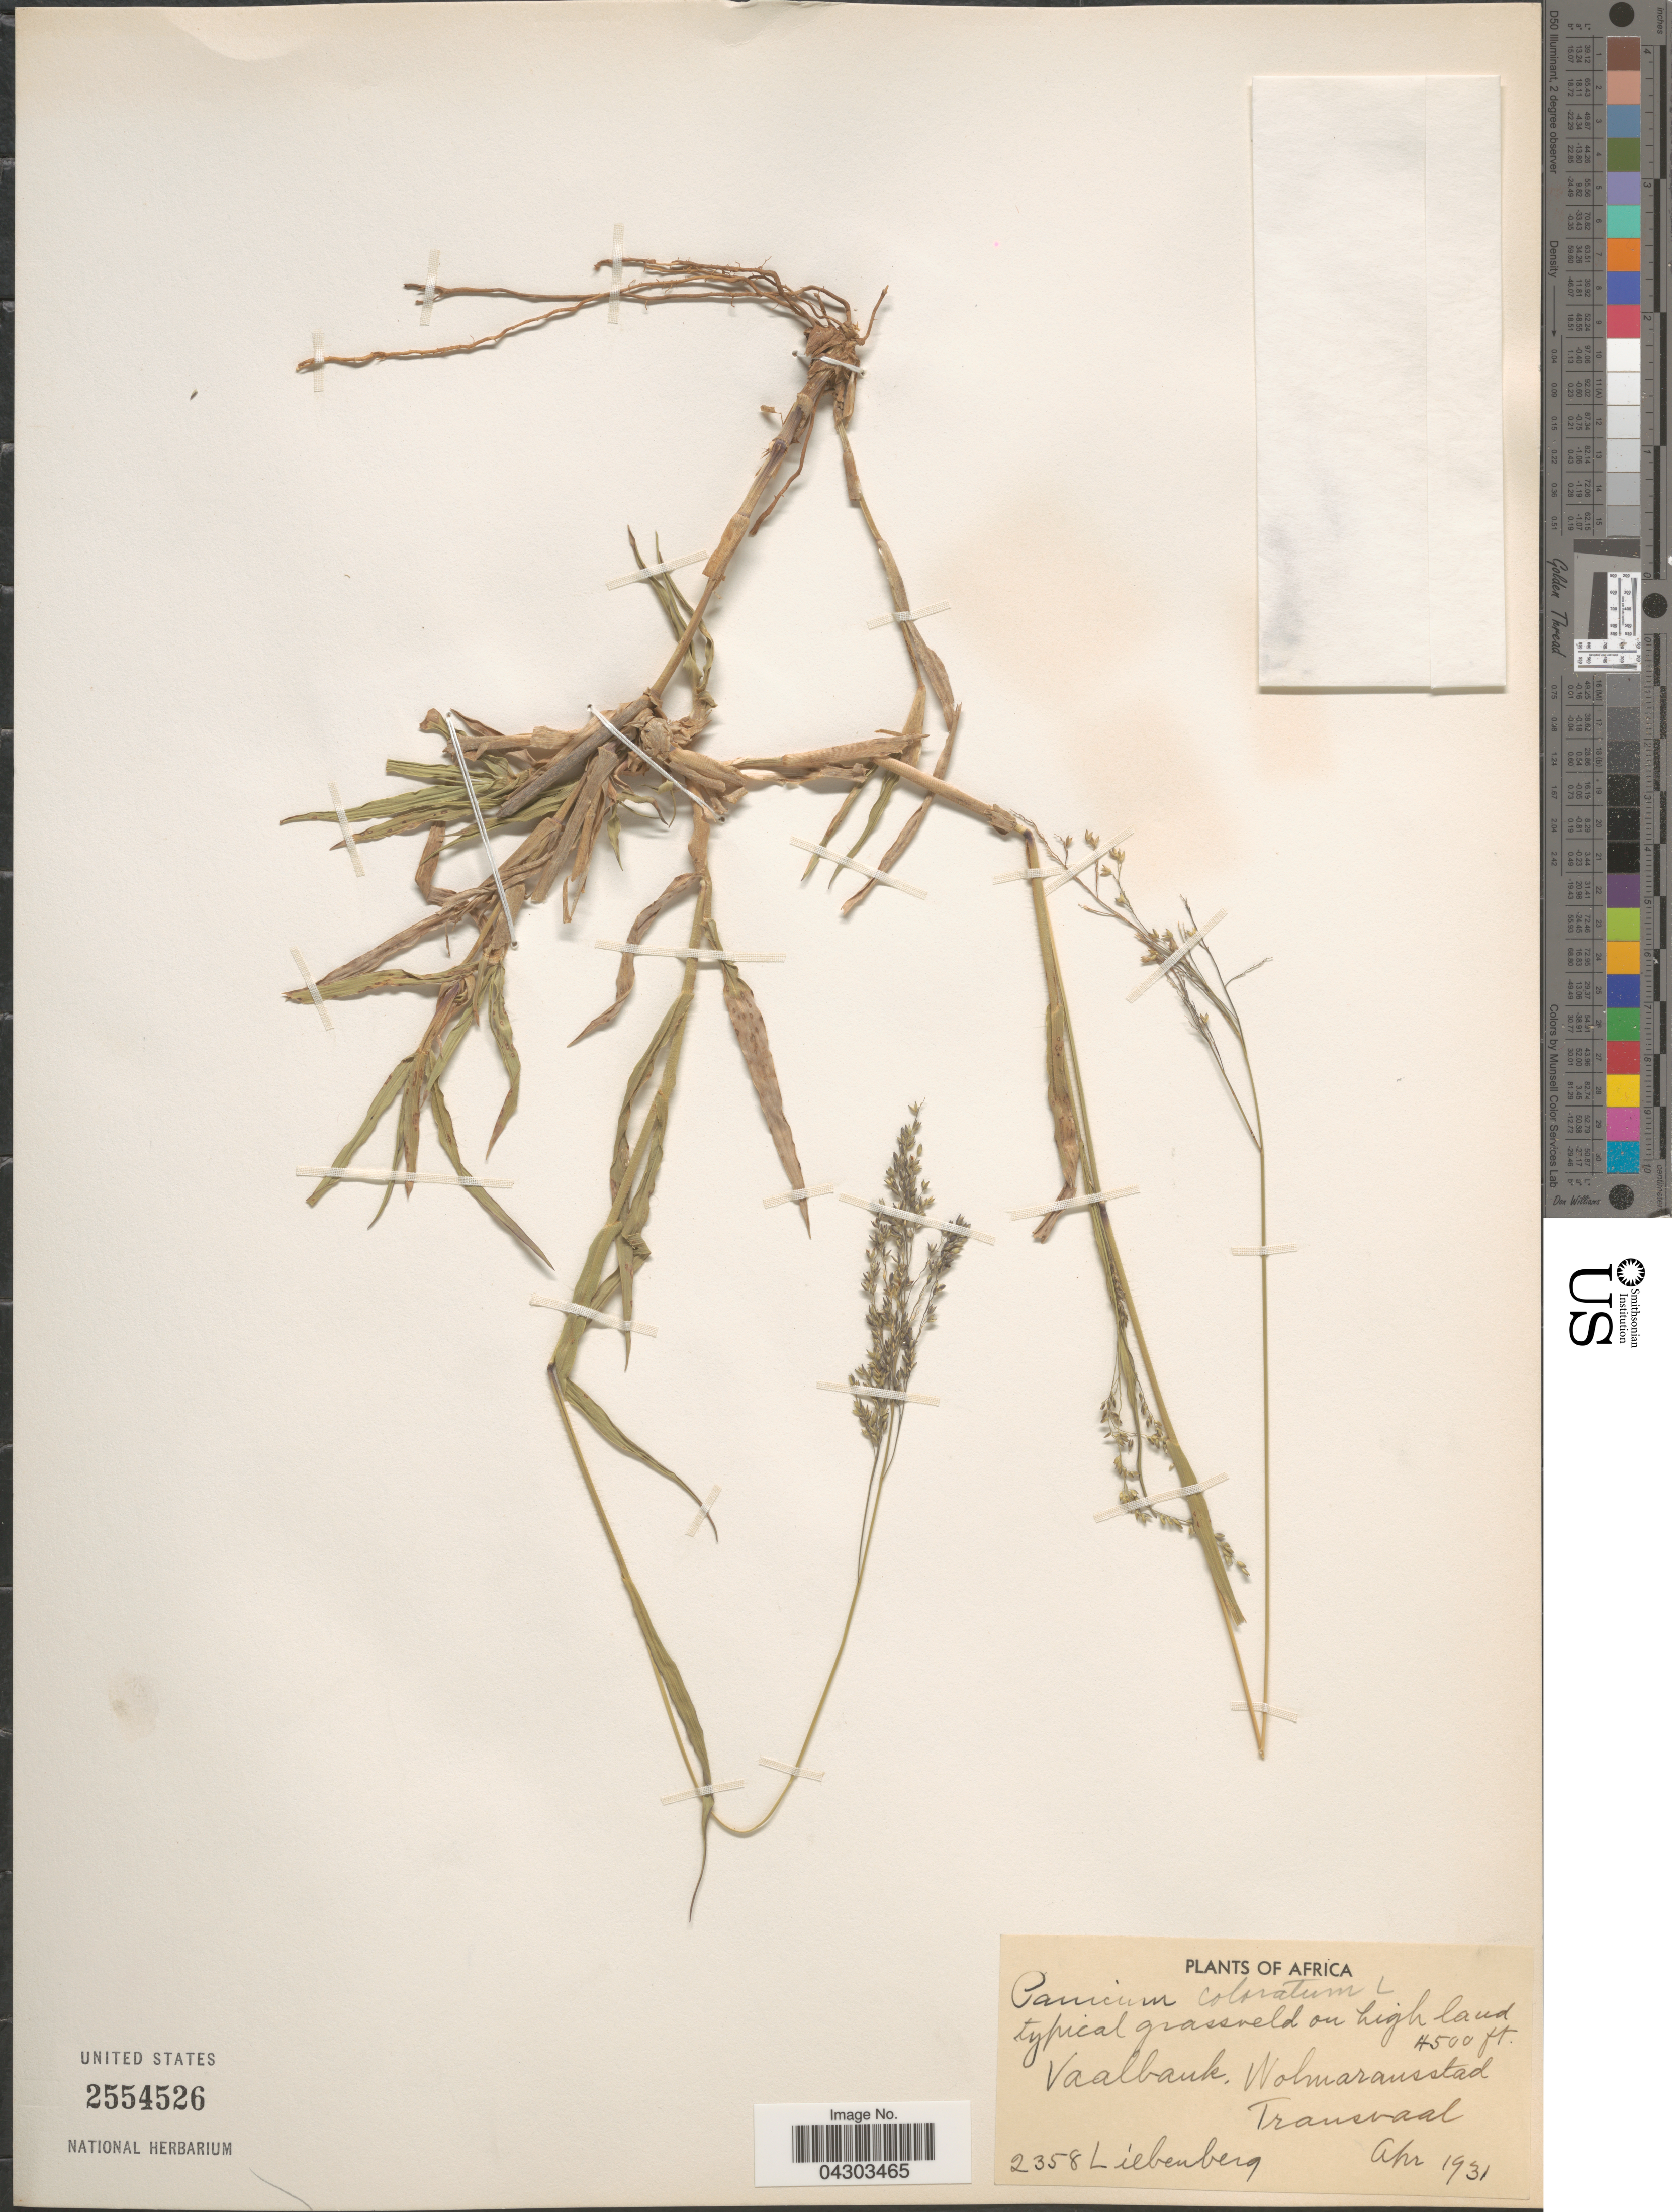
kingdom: Plantae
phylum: Tracheophyta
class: Liliopsida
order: Poales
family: Poaceae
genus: Panicum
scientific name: Panicum coloratum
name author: L.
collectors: -. Liebenberg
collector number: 2358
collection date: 1931-04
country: South Africa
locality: On high land. Vaalbank. Wolmaransstad. Transvaal.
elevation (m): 1372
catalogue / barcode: US 2554526